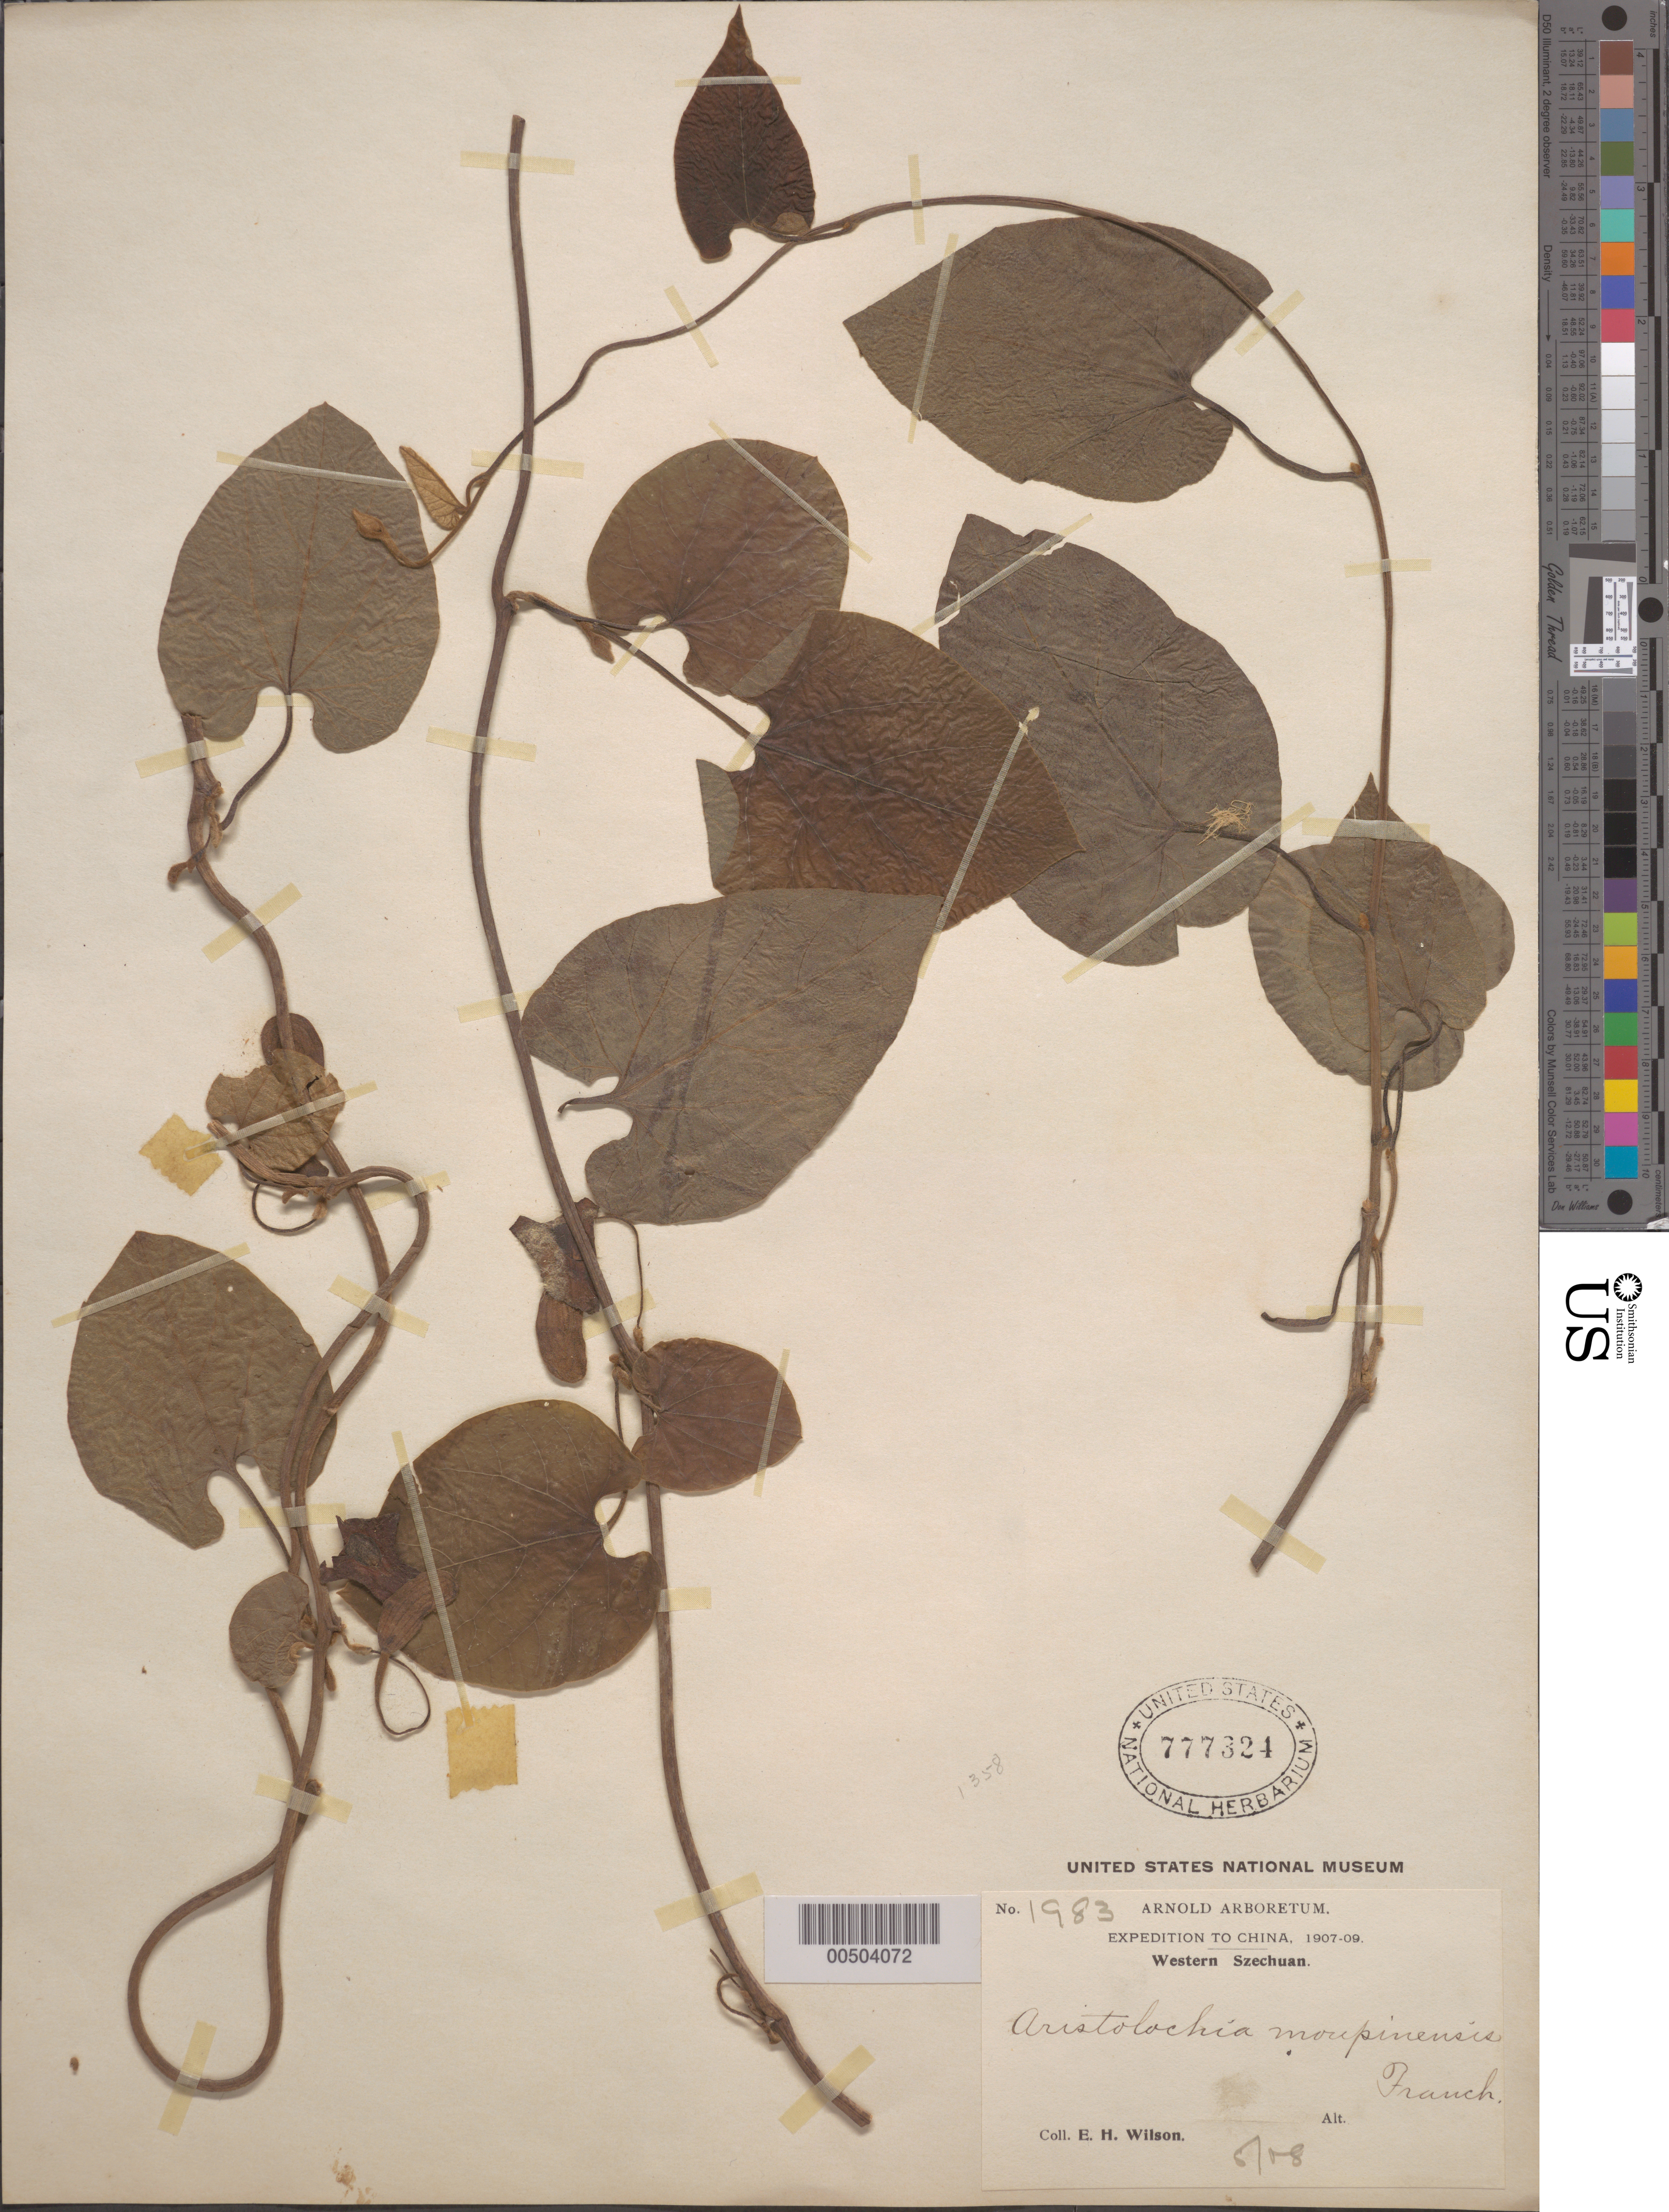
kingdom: Plantae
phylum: Tracheophyta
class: Magnoliopsida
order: Piperales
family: Aristolochiaceae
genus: Aristolochia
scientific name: Aristolochia moupinensis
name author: Franch.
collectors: E. H. Wilson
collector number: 1983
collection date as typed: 1907 to -- --- 1909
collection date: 1907/1909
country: China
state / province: Sichuan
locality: Western Szechuan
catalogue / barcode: US 777324